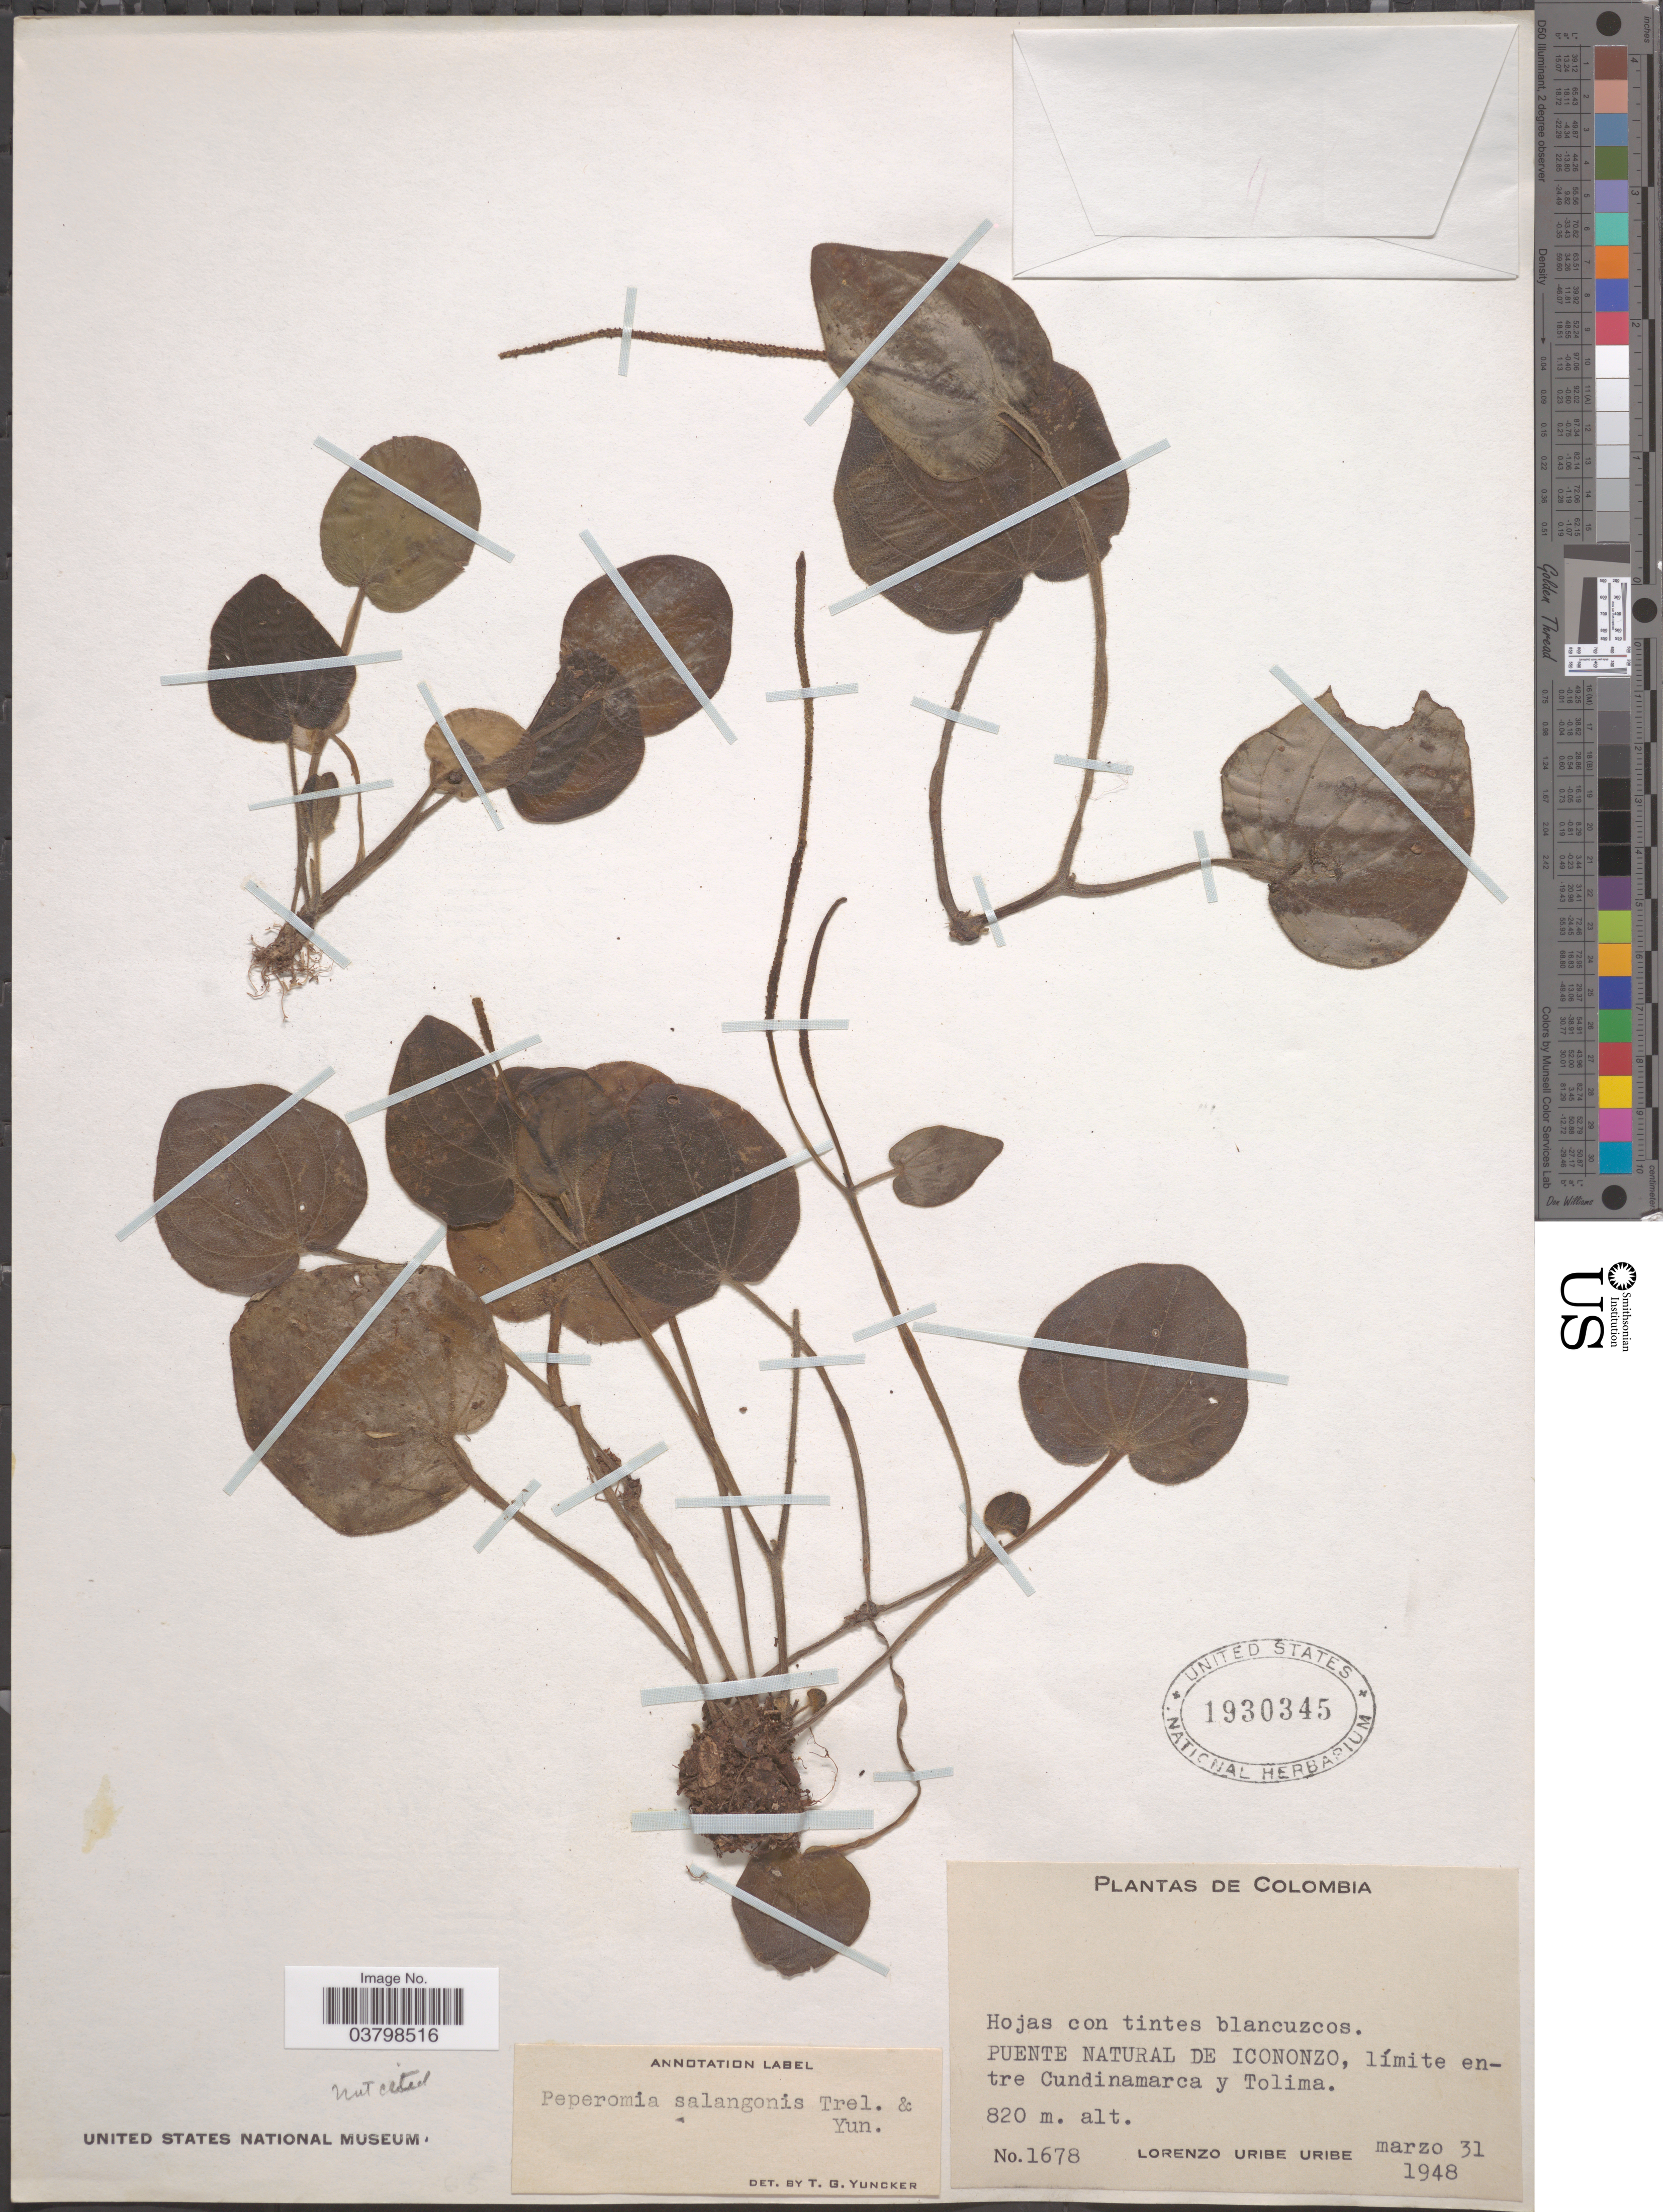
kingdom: Plantae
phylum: Tracheophyta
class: Magnoliopsida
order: Piperales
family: Piperaceae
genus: Peperomia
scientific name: Peperomia stolonifera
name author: Kunth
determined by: Jiménez, José Estaban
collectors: L. Uribe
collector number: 1678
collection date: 1948-03-31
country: Colombia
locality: Puente Natural de Icononzo, límite entre Cundinamarca y Tolima.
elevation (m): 820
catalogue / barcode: US 1930345